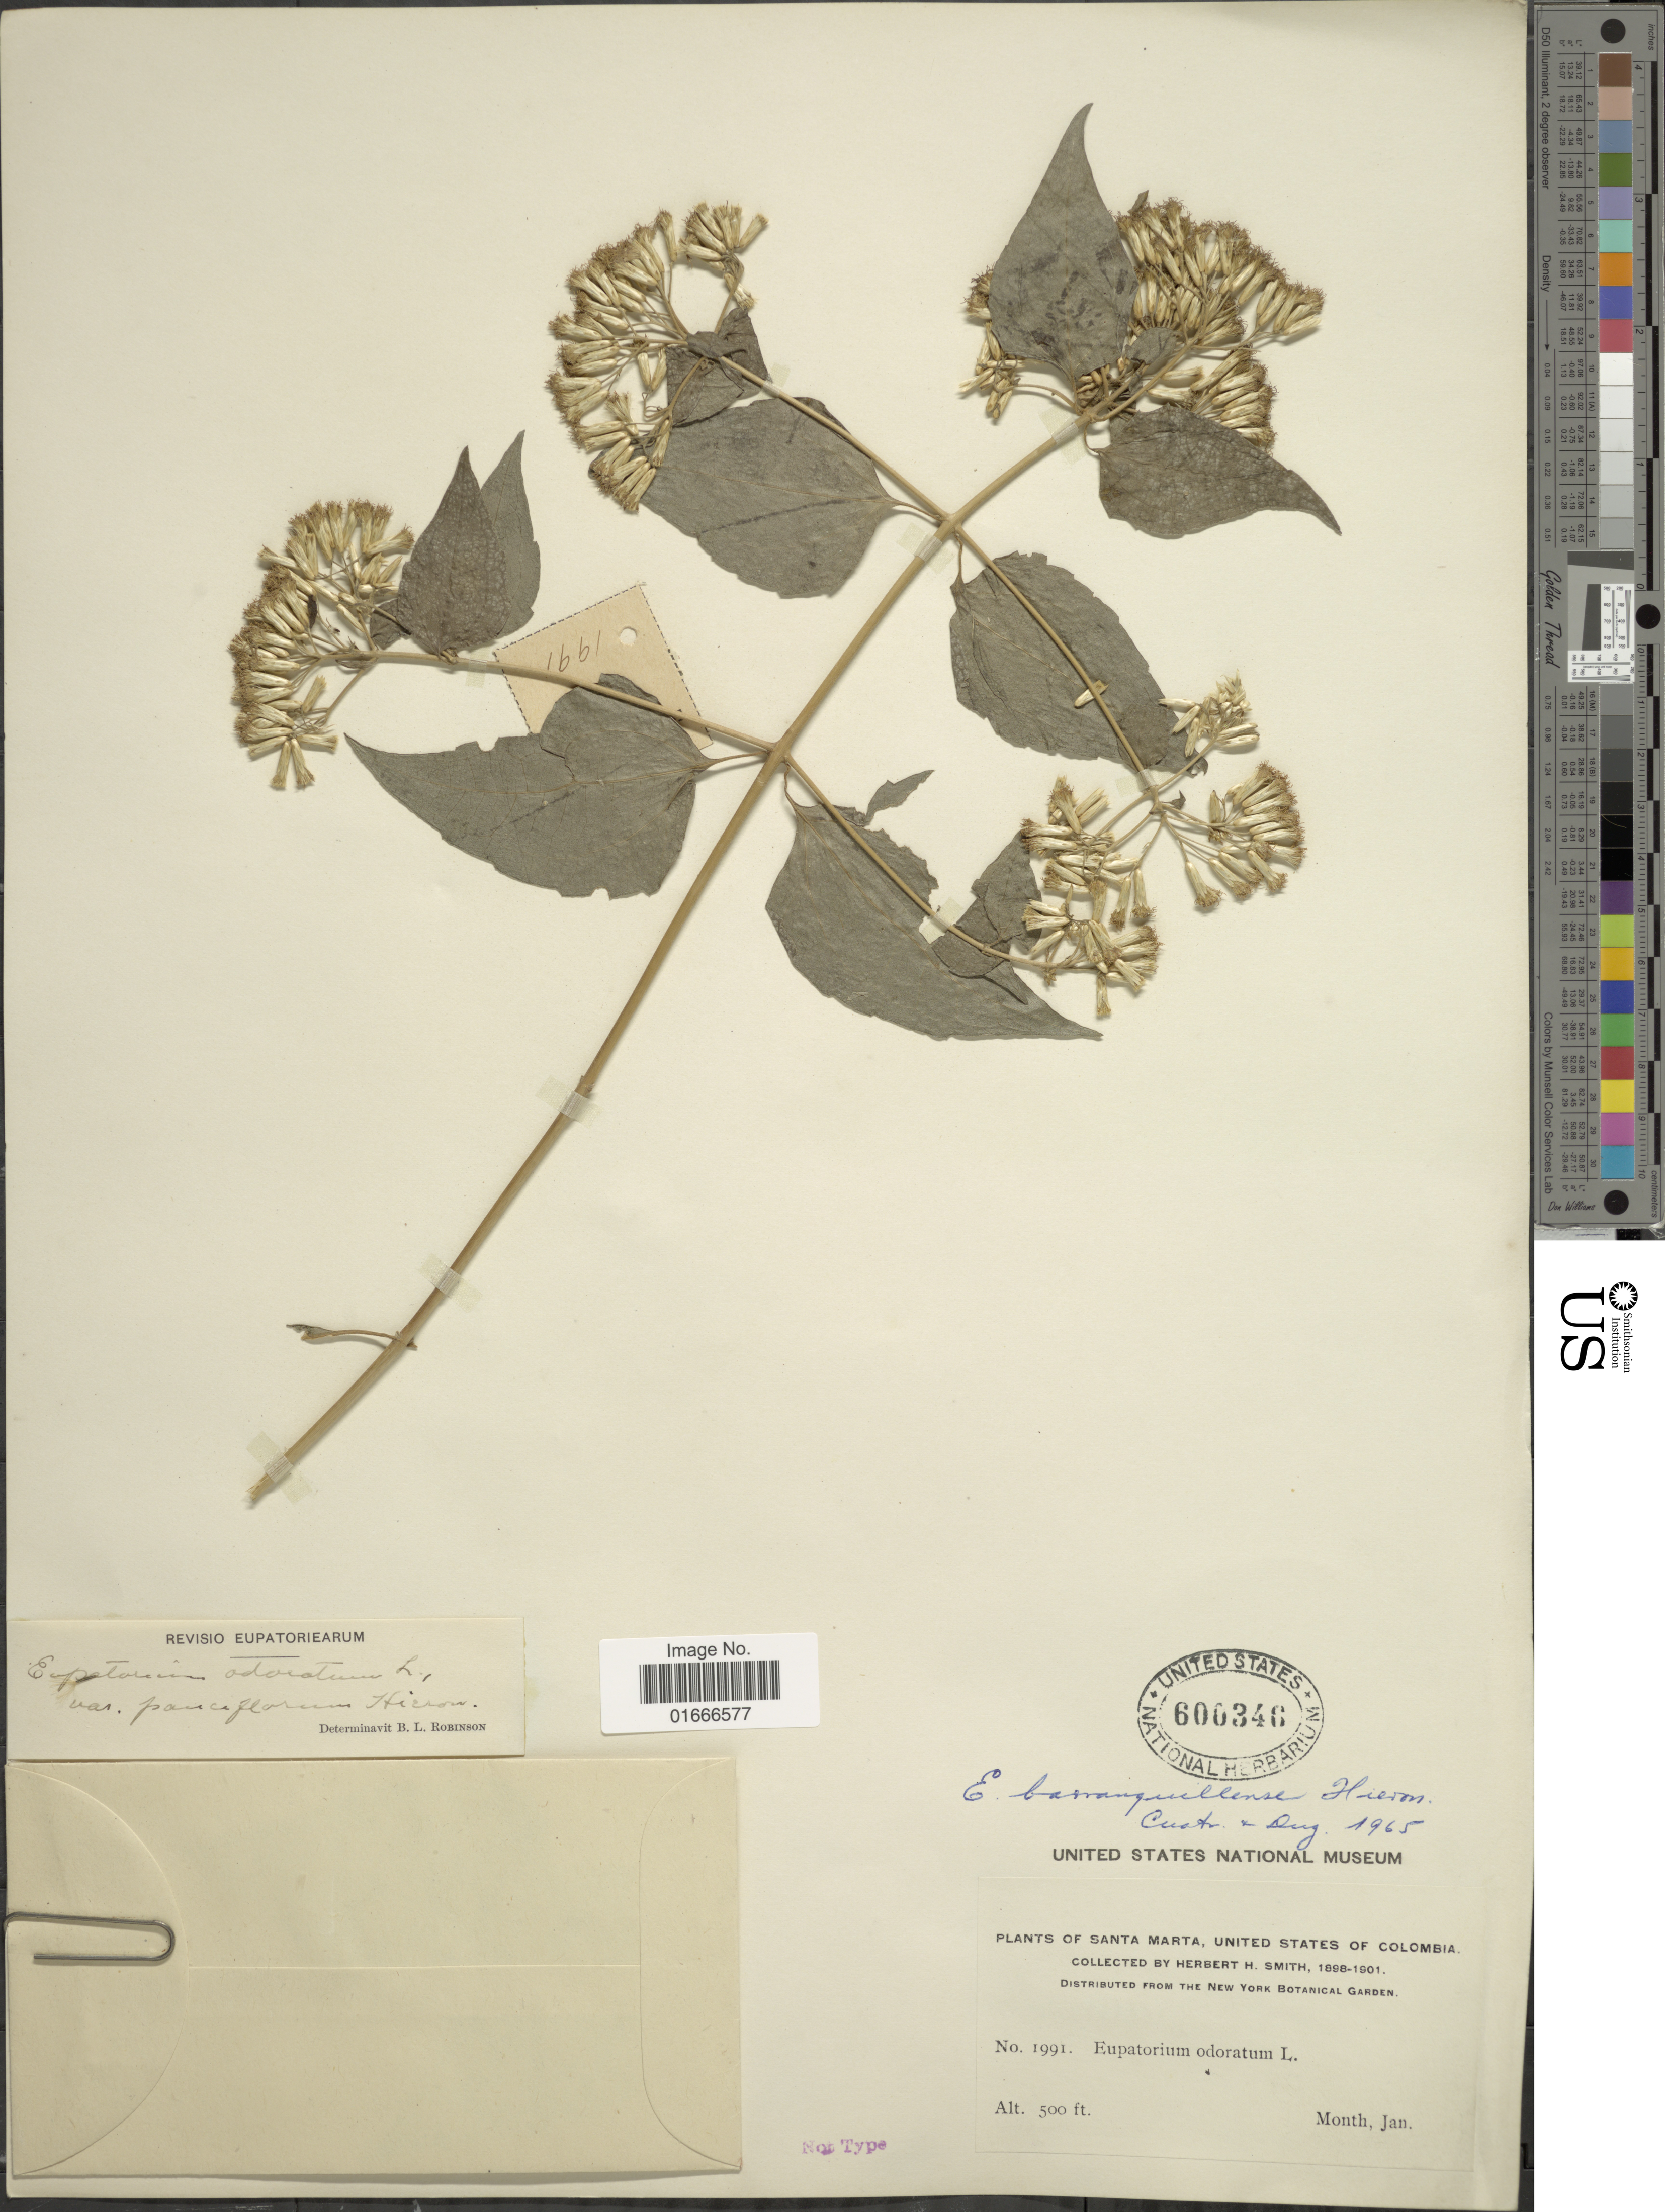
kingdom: Plantae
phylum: Tracheophyta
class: Magnoliopsida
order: Asterales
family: Asteraceae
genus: Chromolaena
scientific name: Chromolaena barranquillensis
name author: (Hieron.) R.M. King & H. Rob.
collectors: Herbert H. Smith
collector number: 1991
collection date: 1898-01/1901-01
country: Colombia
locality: Santa Marta, United States of Colombia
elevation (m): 152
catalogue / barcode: US 600346